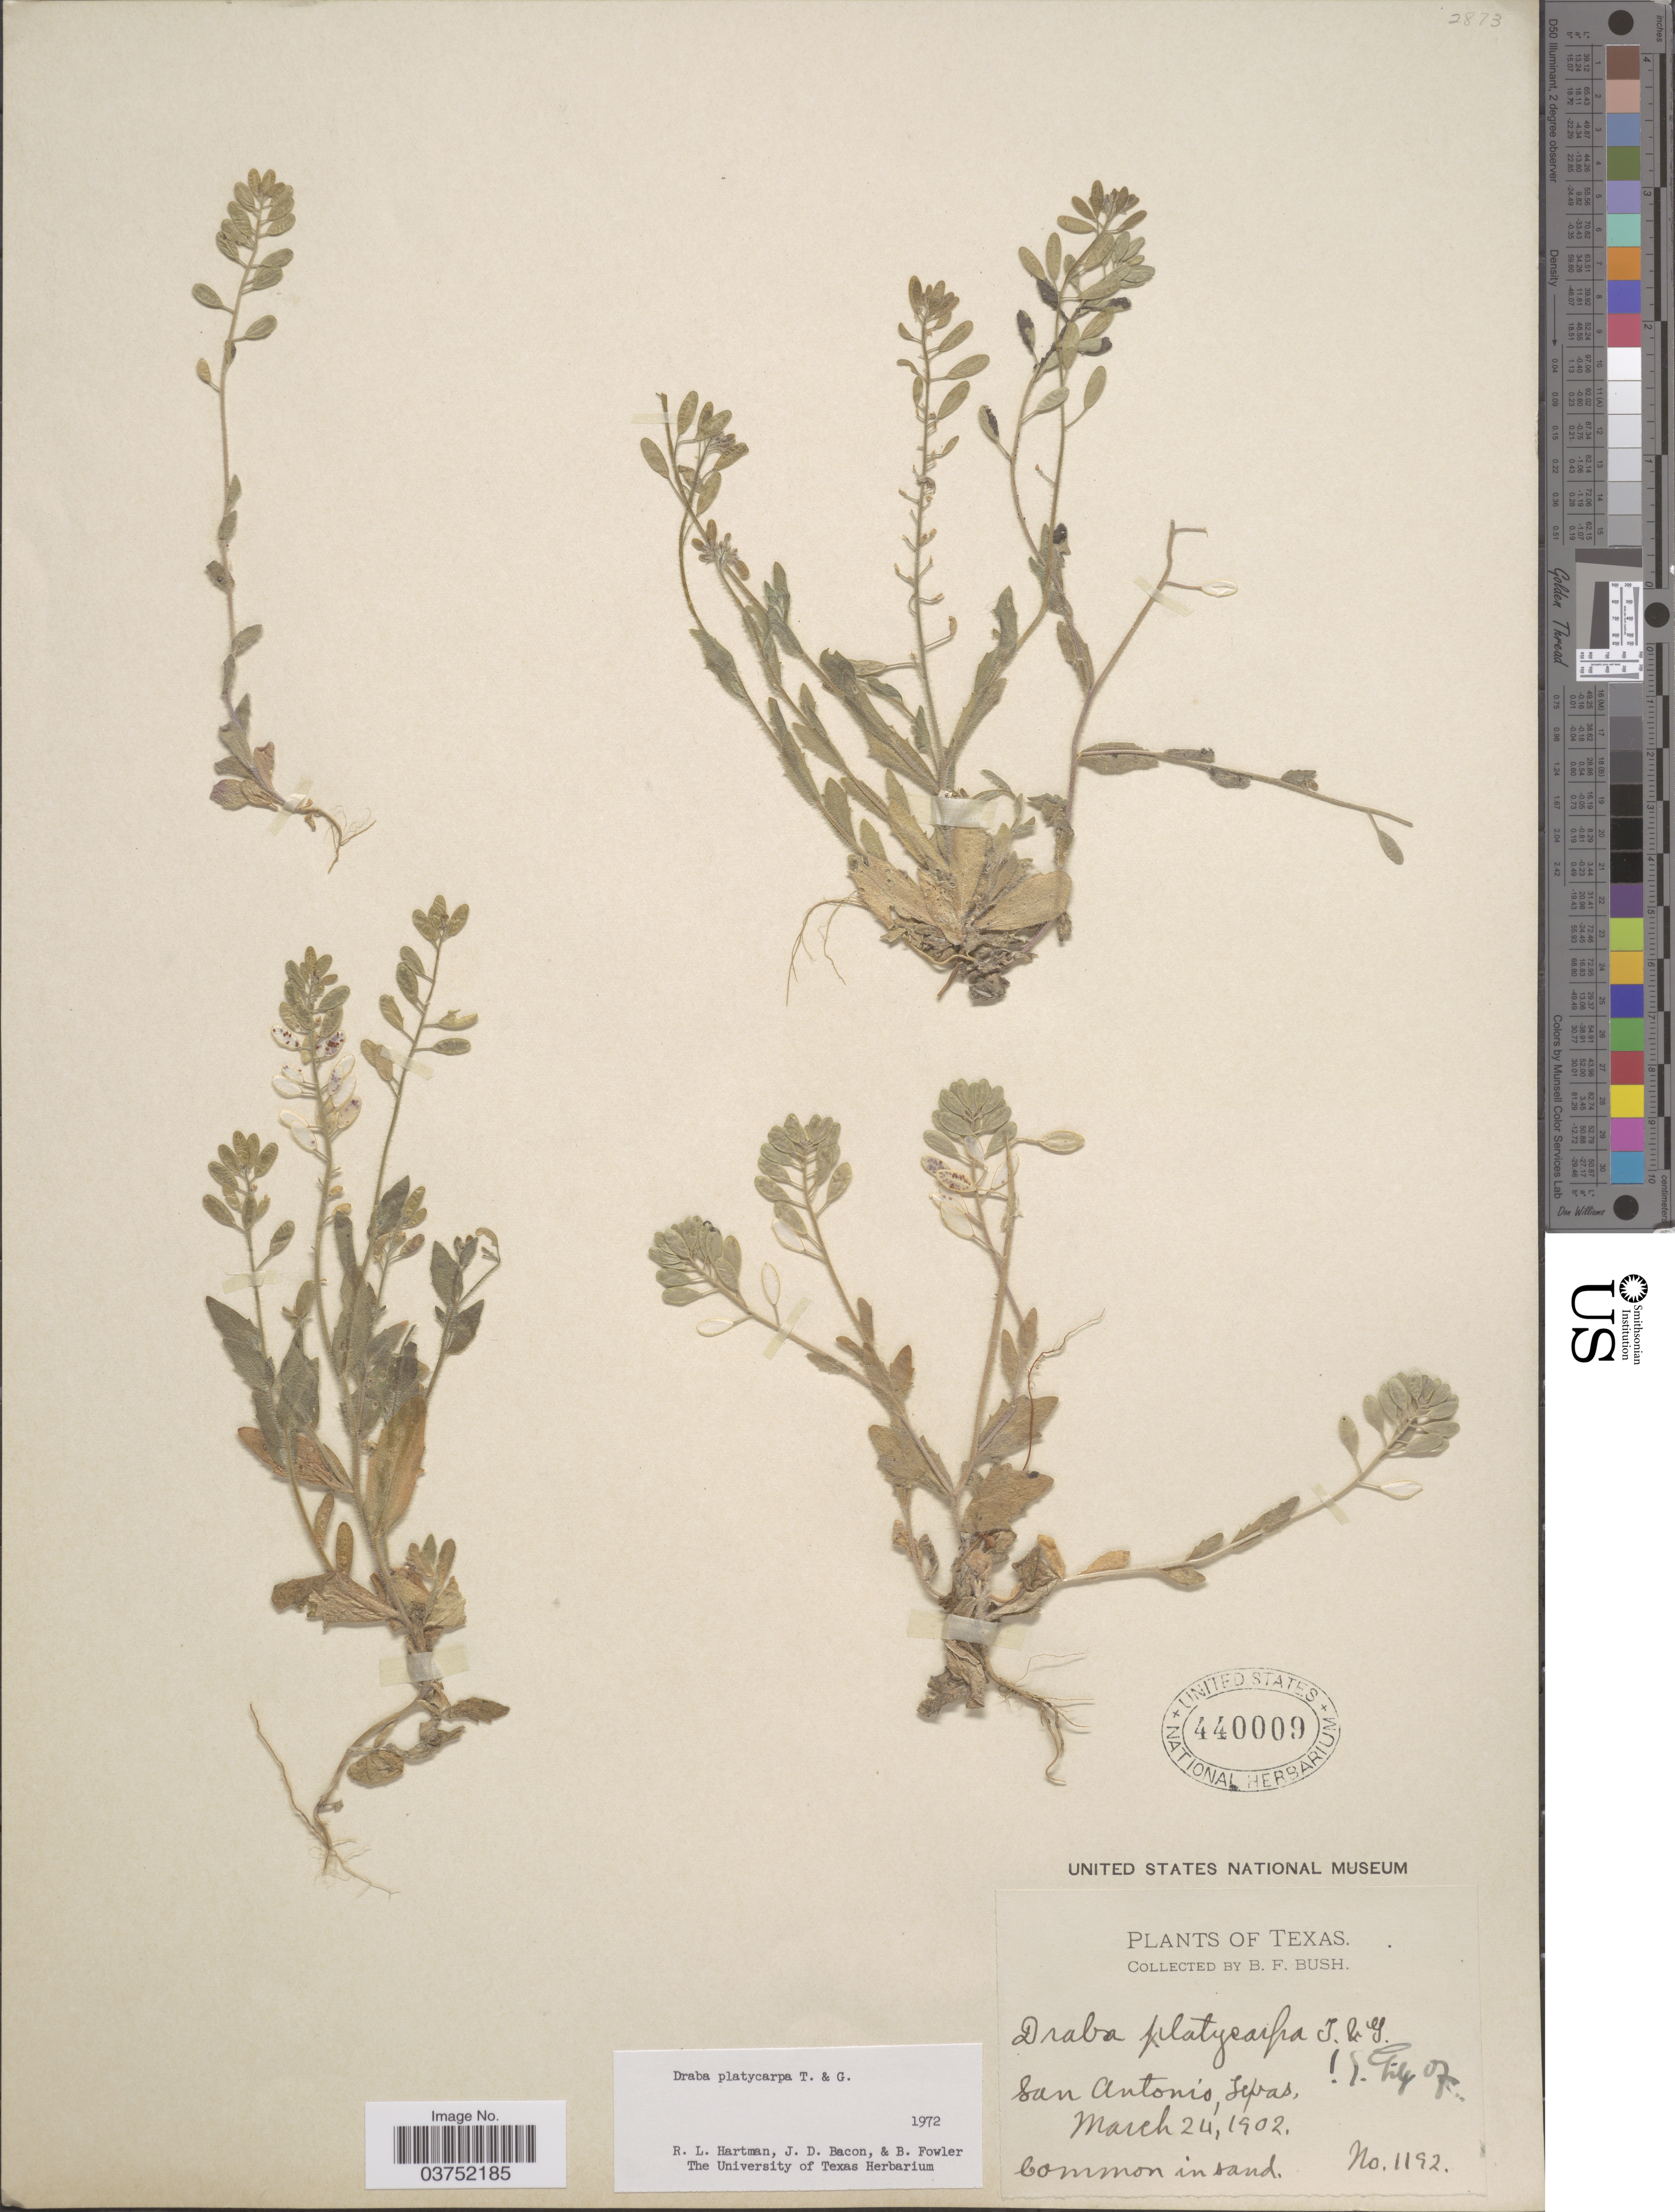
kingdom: Plantae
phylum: Tracheophyta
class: Magnoliopsida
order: Brassicales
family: Brassicaceae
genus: Draba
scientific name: Draba platycarpa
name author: Torr. & A. Gray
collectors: B. F. Bush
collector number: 1192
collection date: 1902-03-24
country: United States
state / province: Texas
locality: San Antonio.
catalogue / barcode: US 440009